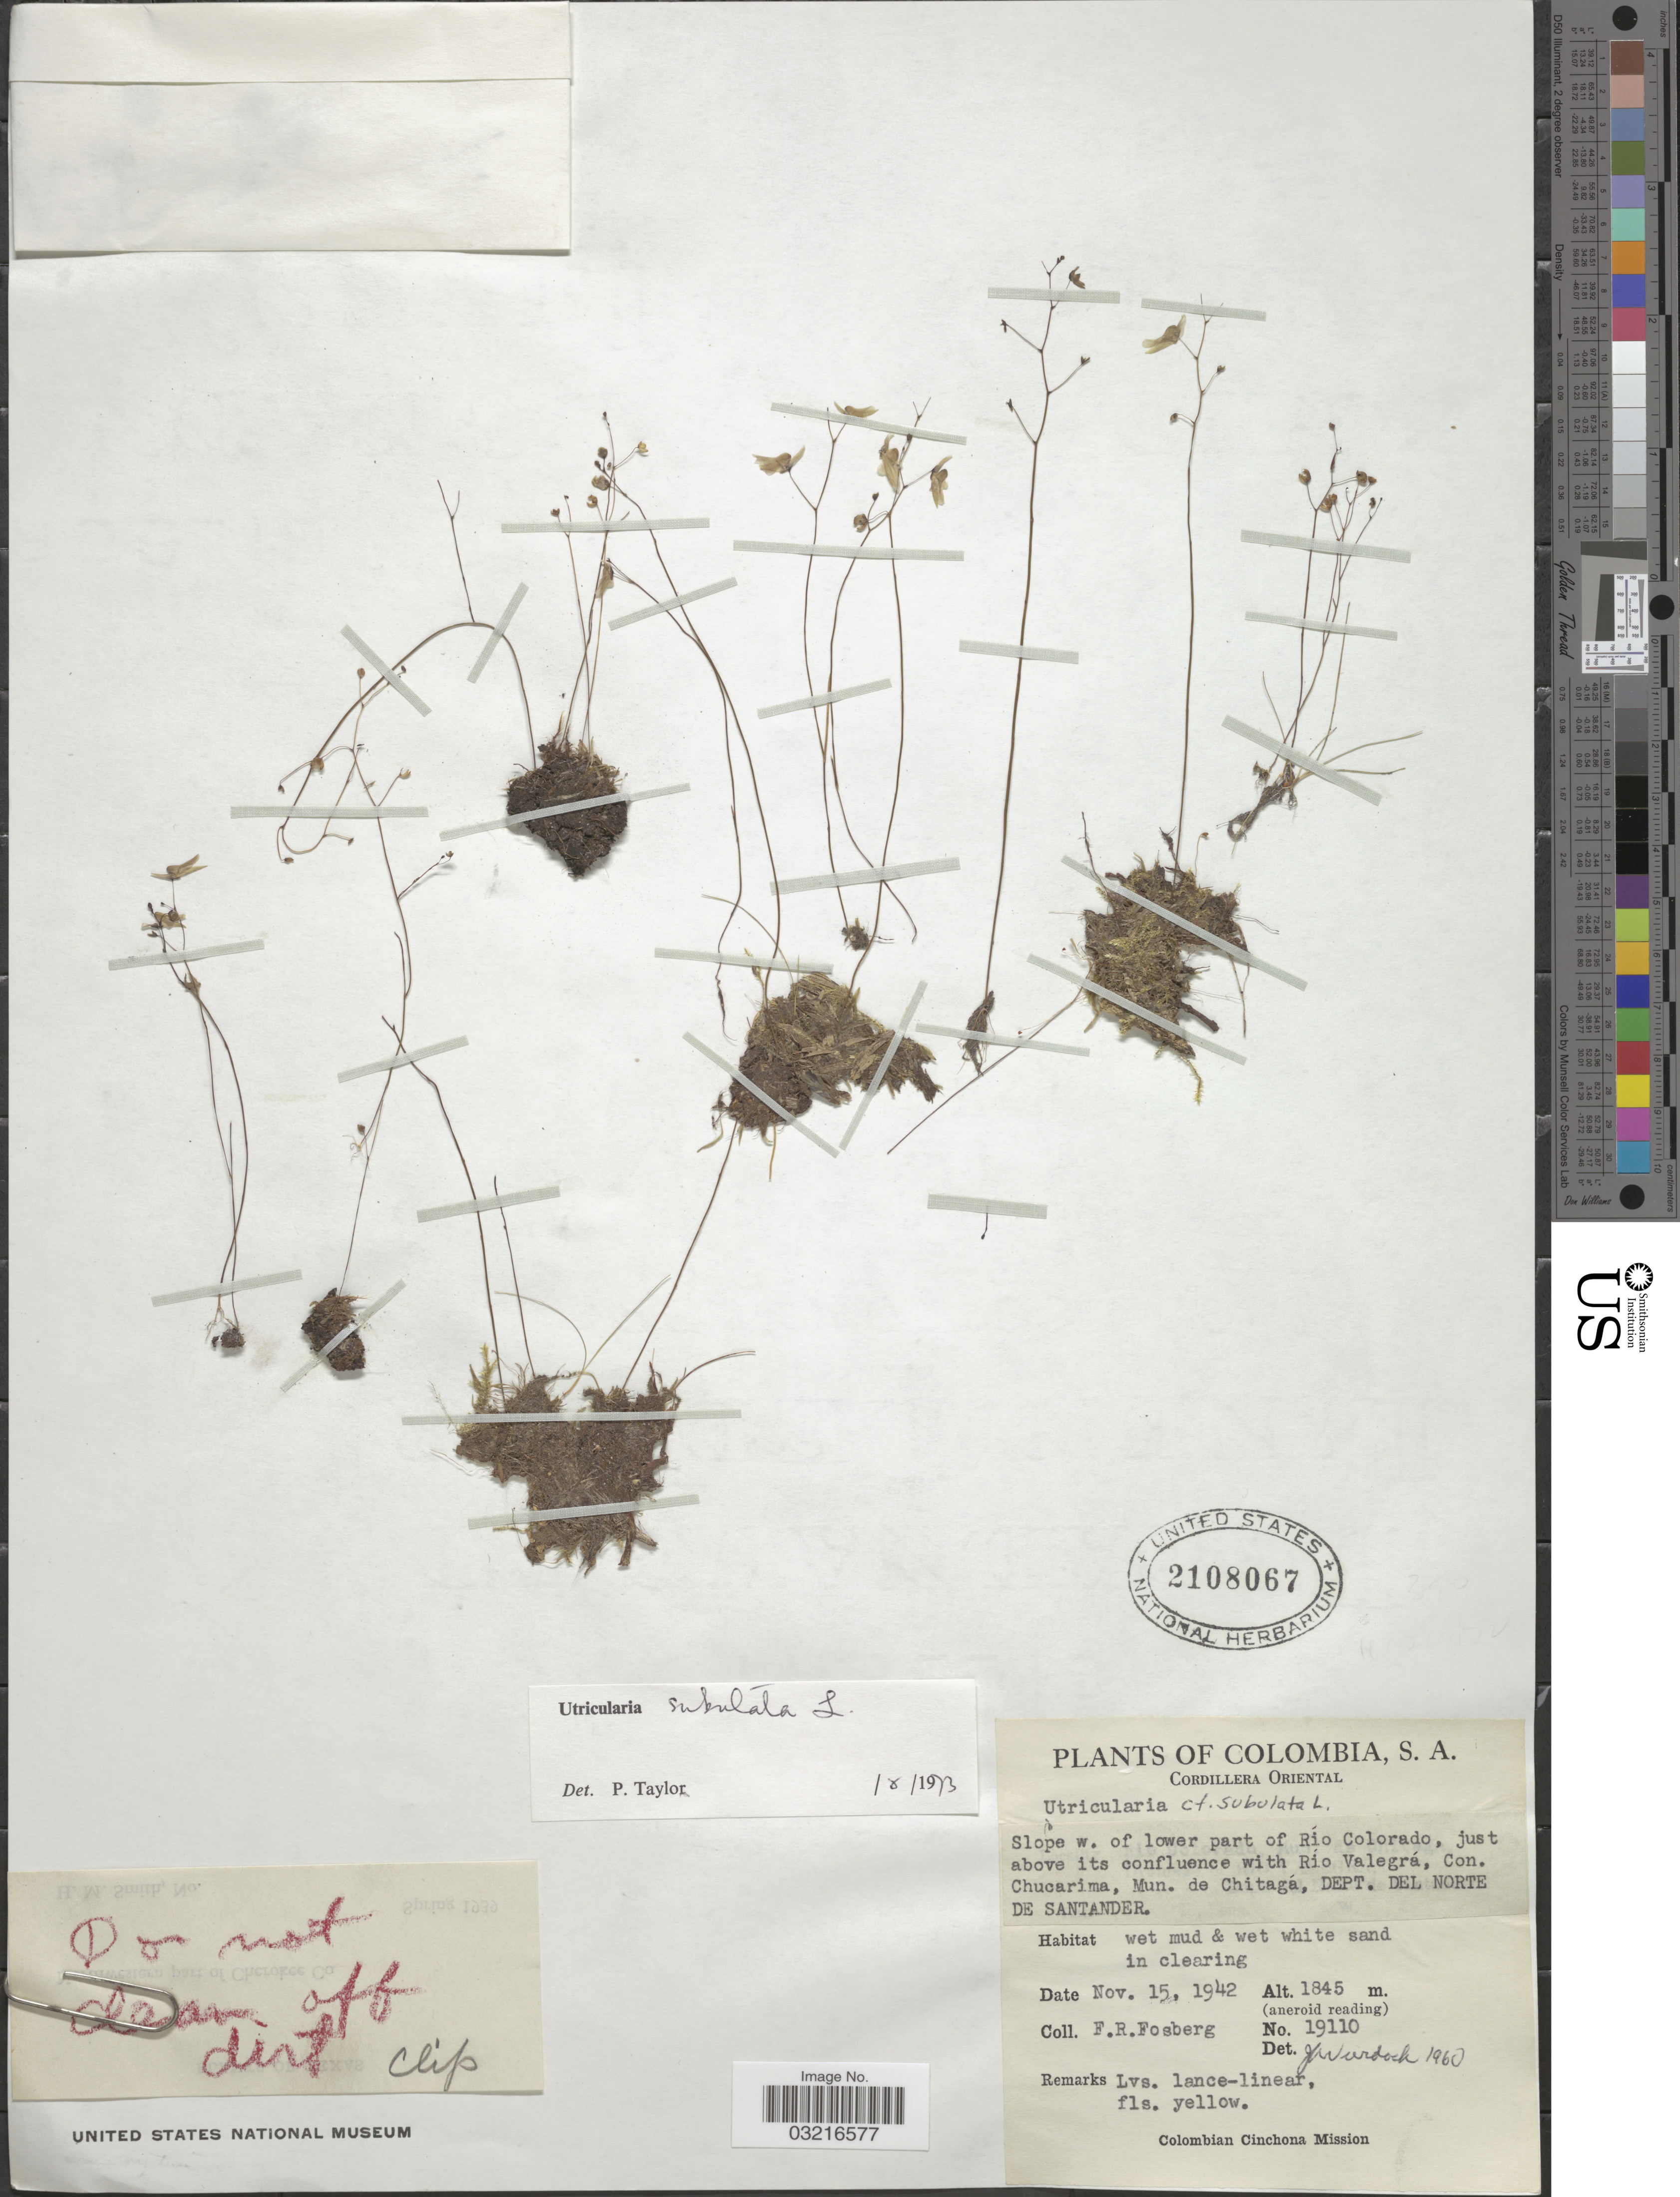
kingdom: Plantae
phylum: Tracheophyta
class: Magnoliopsida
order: Lamiales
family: Lentibulariaceae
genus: Utricularia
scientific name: Utricularia subulata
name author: L.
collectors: F. R. Fosberg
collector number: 19110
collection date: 1942-11-15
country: Colombia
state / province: Norte de Santander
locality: Cordillera Oriental, Slope w. of lower part of Río Colorado, just above its confluence with Río Valegrá, Con. Chucarima, Mun. de Chitagá, Dept. Norte De Santander.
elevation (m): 1845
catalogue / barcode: US 2108067